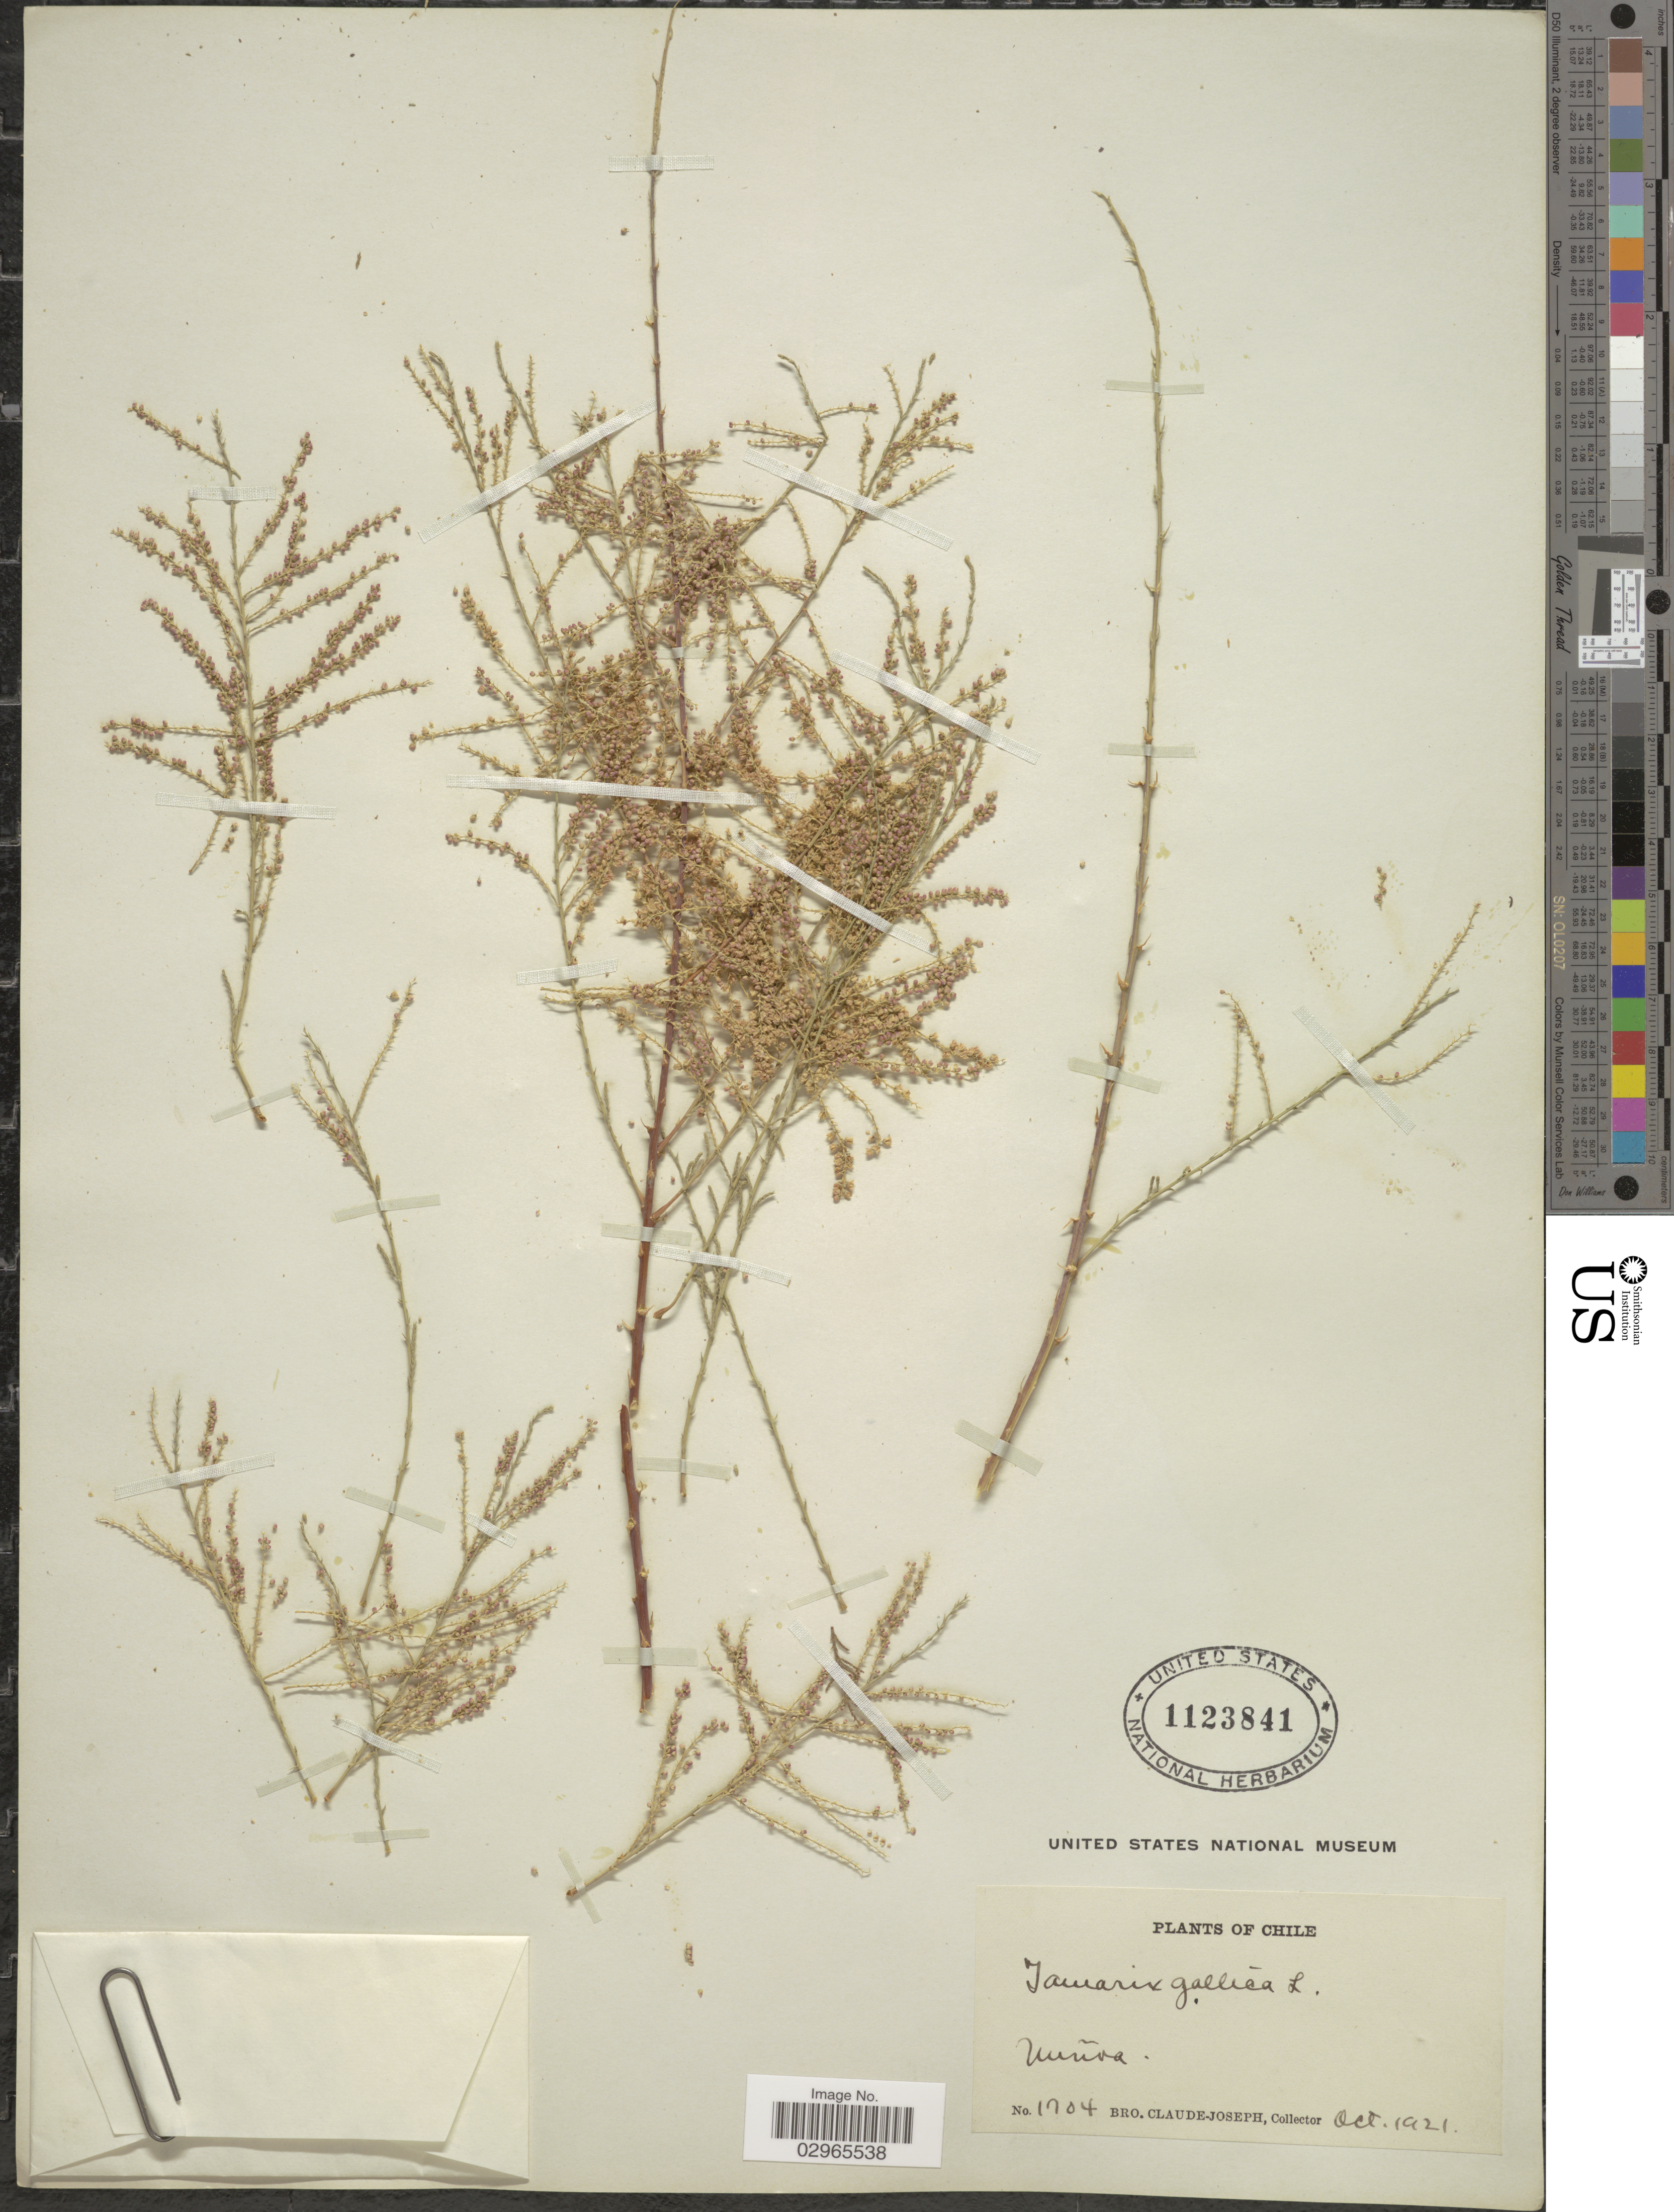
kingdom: Plantae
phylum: Tracheophyta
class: Magnoliopsida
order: Caryophyllales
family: Tamaricaceae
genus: Tamarix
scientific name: Tamarix gallica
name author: L.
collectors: Bro. Claude-Joseph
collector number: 1704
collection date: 1921-10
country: Chile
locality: Nuñoa.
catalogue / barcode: US 1123841